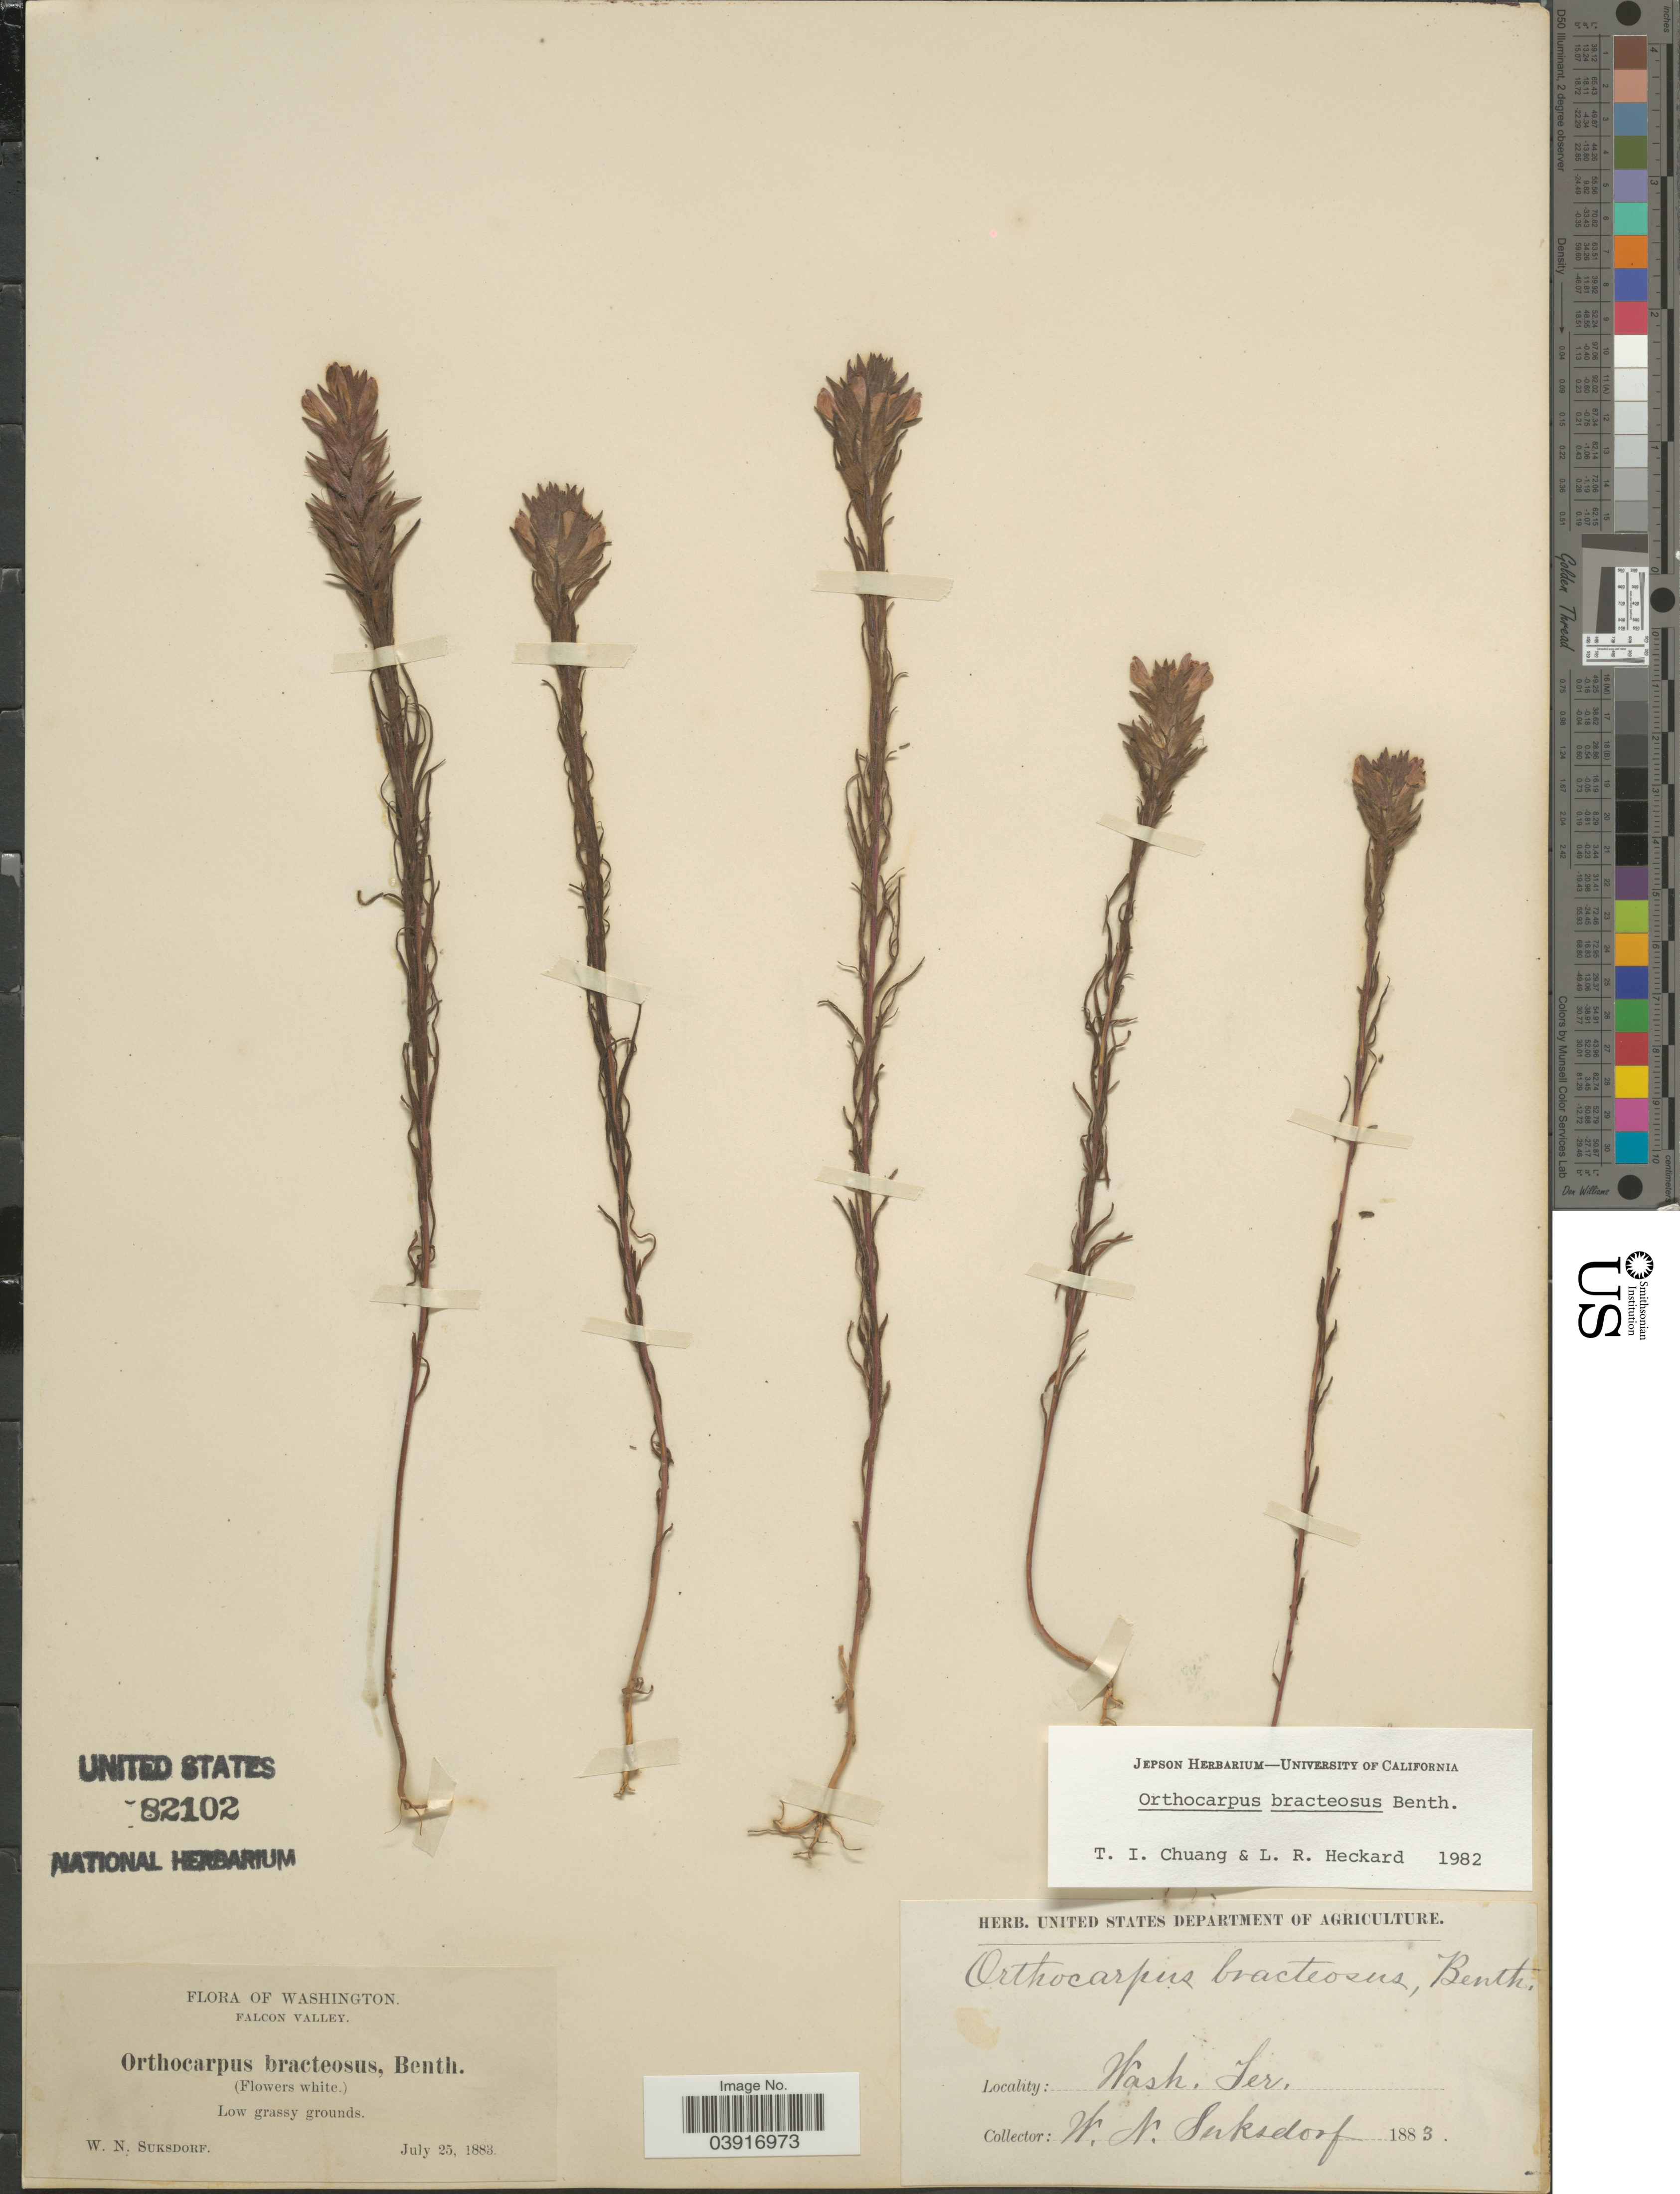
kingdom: Plantae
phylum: Tracheophyta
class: Magnoliopsida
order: Lamiales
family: Orobanchaceae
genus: Orthocarpus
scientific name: Orthocarpus bracteosus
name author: Benth.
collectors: W. N. Suksdorf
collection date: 1883-07-25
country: United States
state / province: Washington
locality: Falcon Valley. Low grassy grounds. Wash. Ter.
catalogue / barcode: US 82102